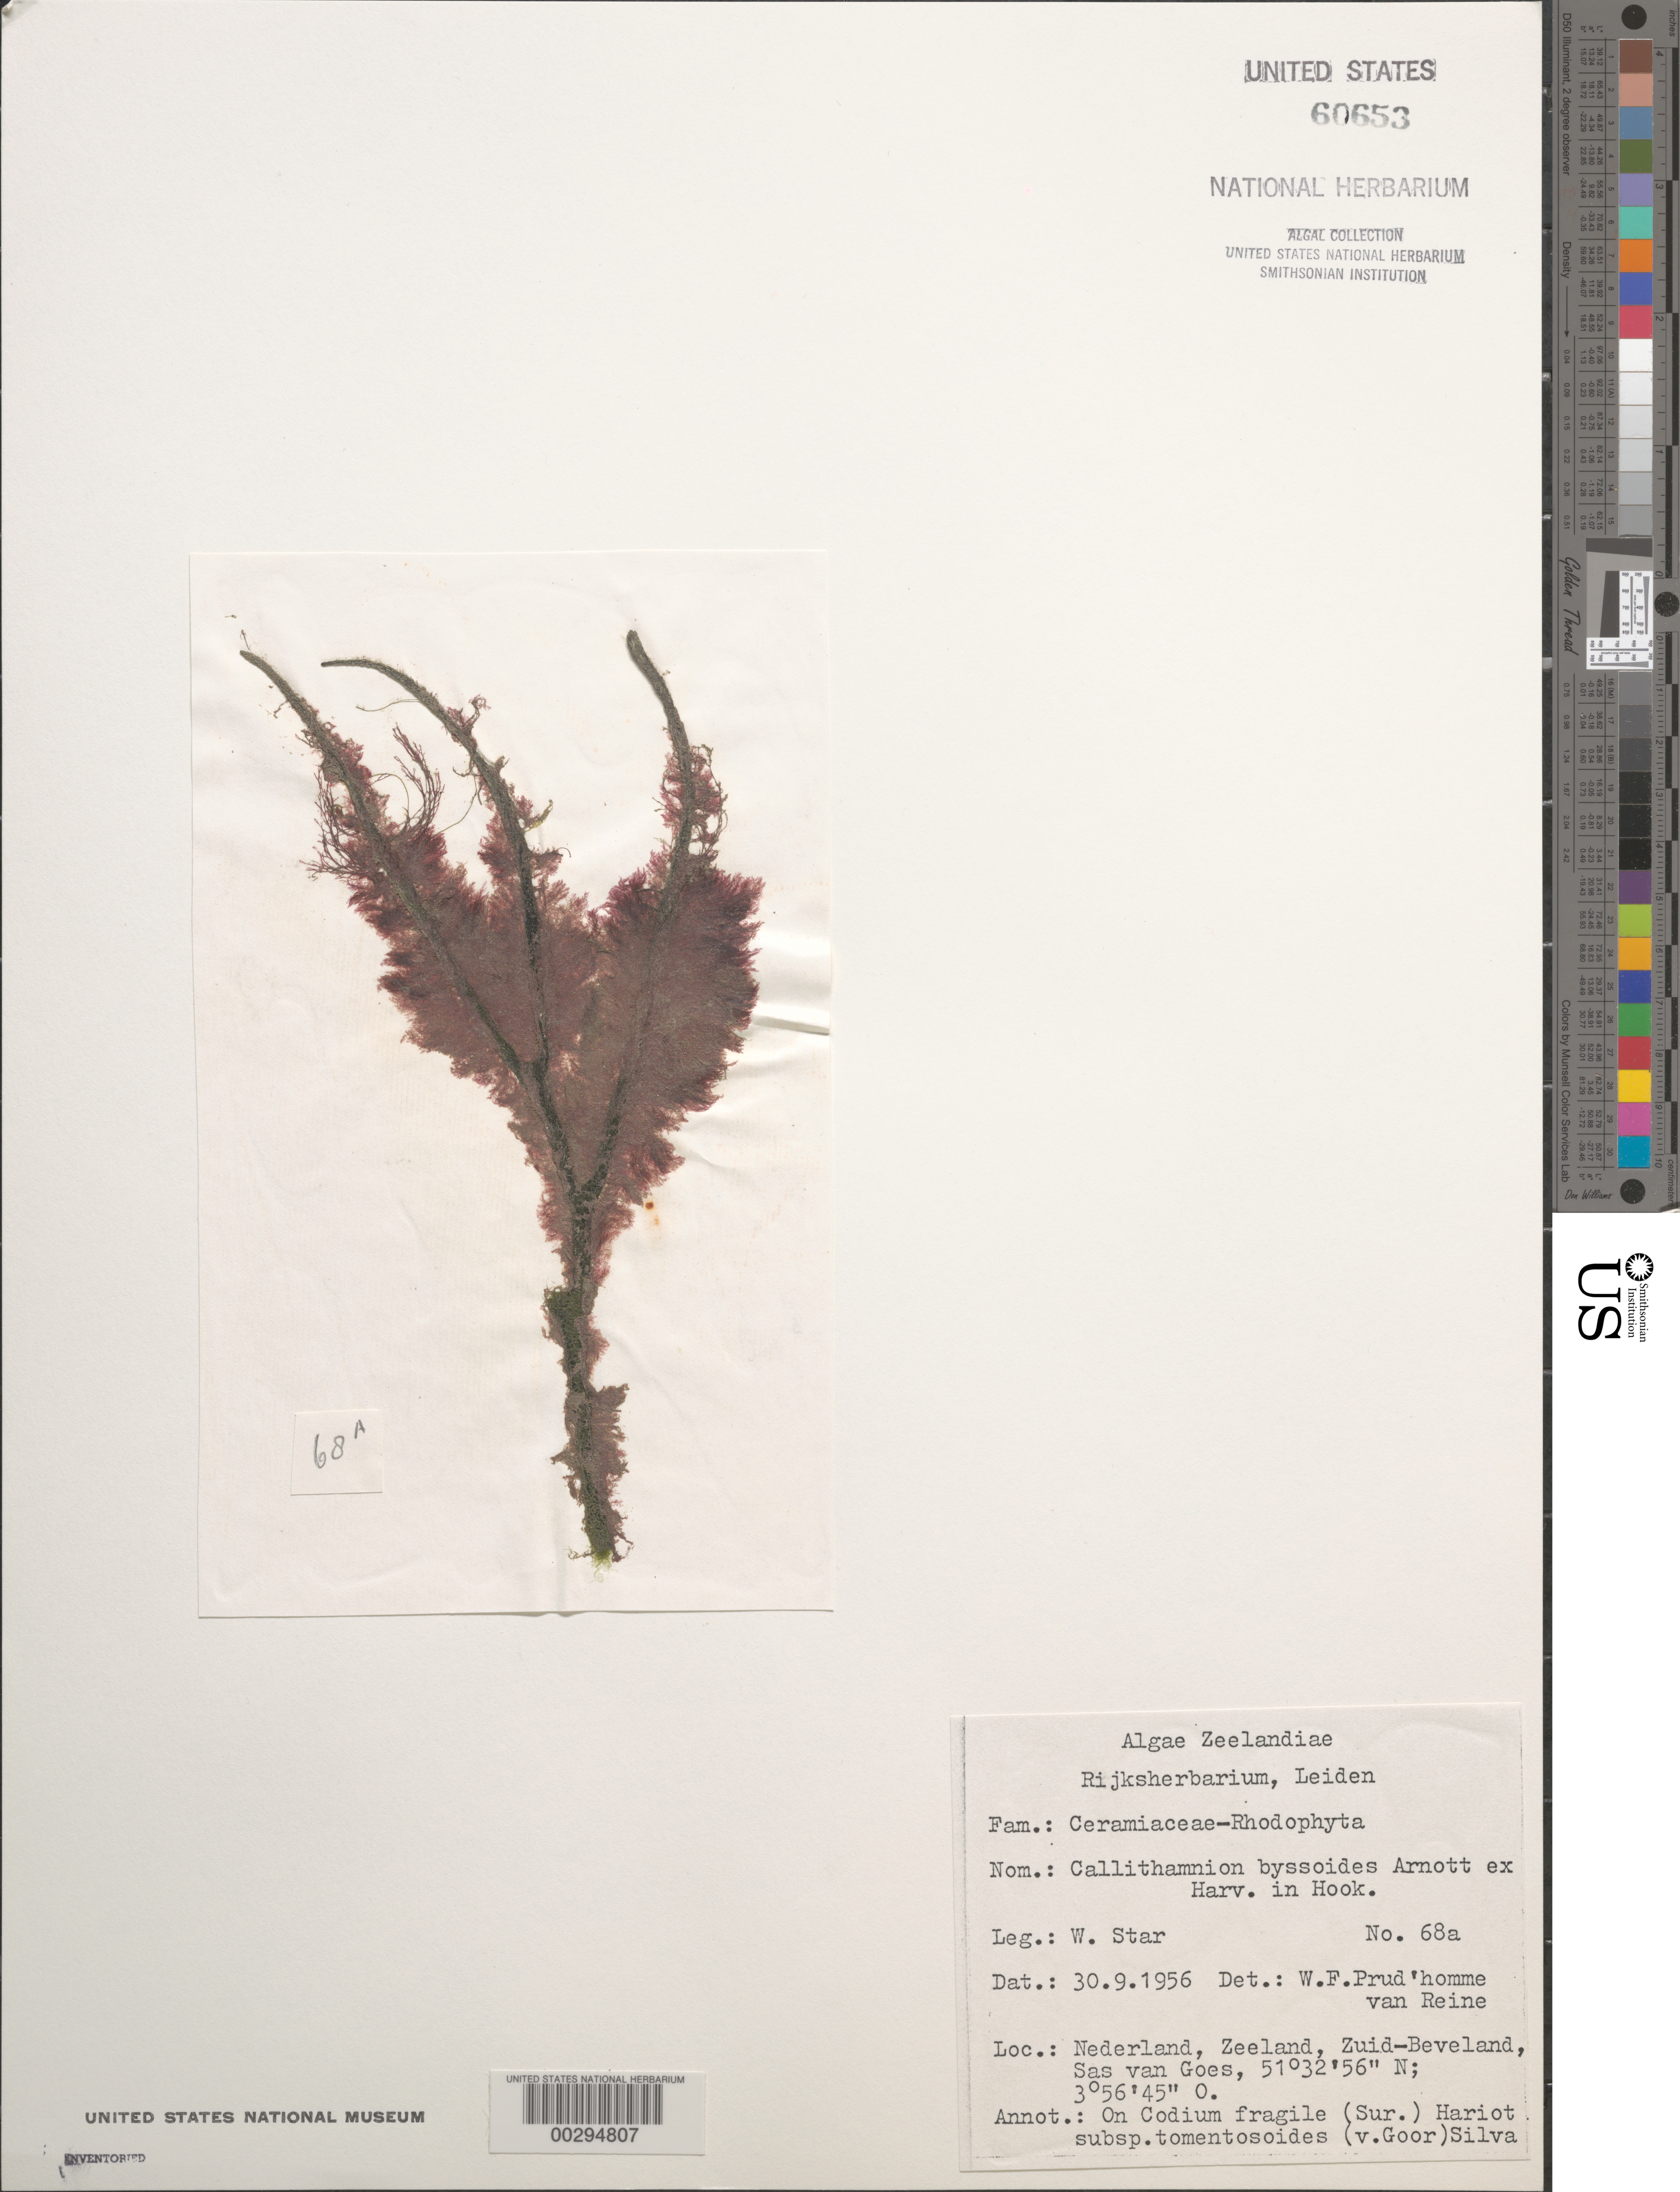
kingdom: Plantae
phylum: Rhodophyta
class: Florideophyceae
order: Ceramiales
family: Callithamniaceae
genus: Aglaothamnion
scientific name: Aglaothamnion tenuissimum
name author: (Bonnem.) Feldm.-Maz.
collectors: W. Star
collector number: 68a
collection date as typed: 30 Sep 1956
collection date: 1956-09-30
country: Netherlands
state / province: Zeeland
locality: Sas van goes, zuid-beveland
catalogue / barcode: US 60653